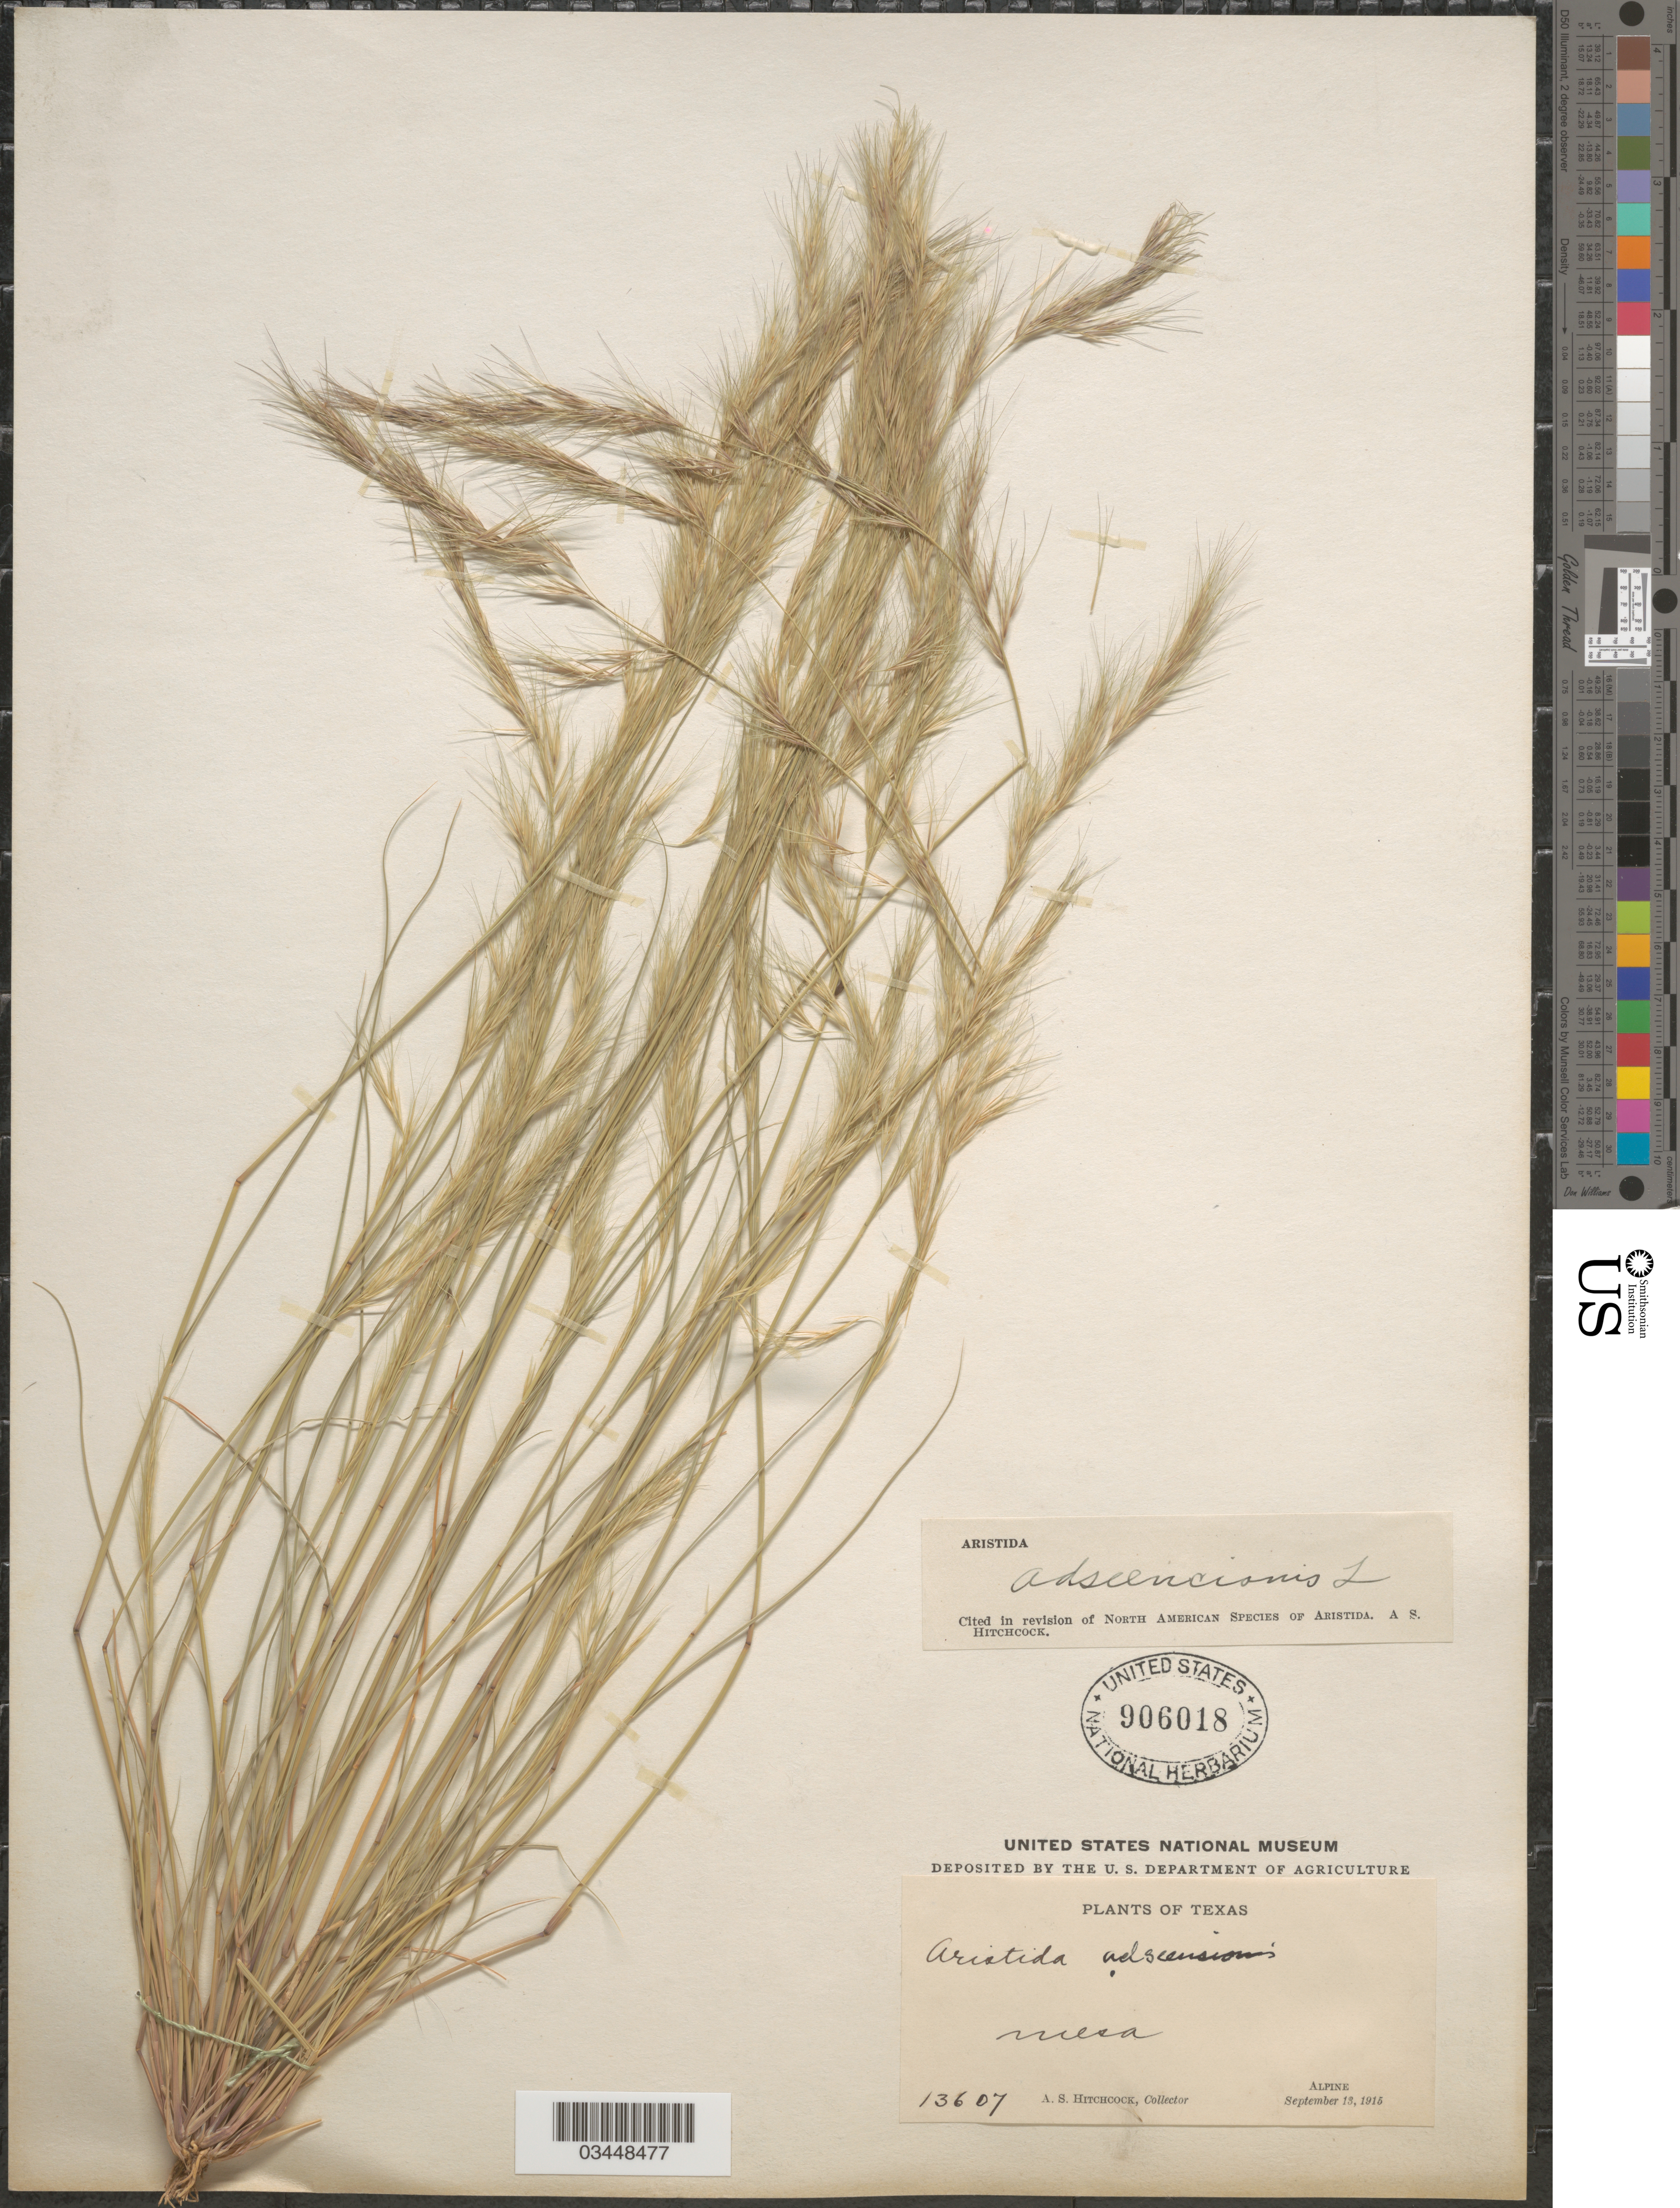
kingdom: Plantae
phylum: Tracheophyta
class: Liliopsida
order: Poales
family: Poaceae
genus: Aristida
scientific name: Aristida adscensionis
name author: L.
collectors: A. S. Hitchcock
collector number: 13607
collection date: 1915-09-13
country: United States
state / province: Texas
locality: Mesa. Alpine.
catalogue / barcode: US 906018